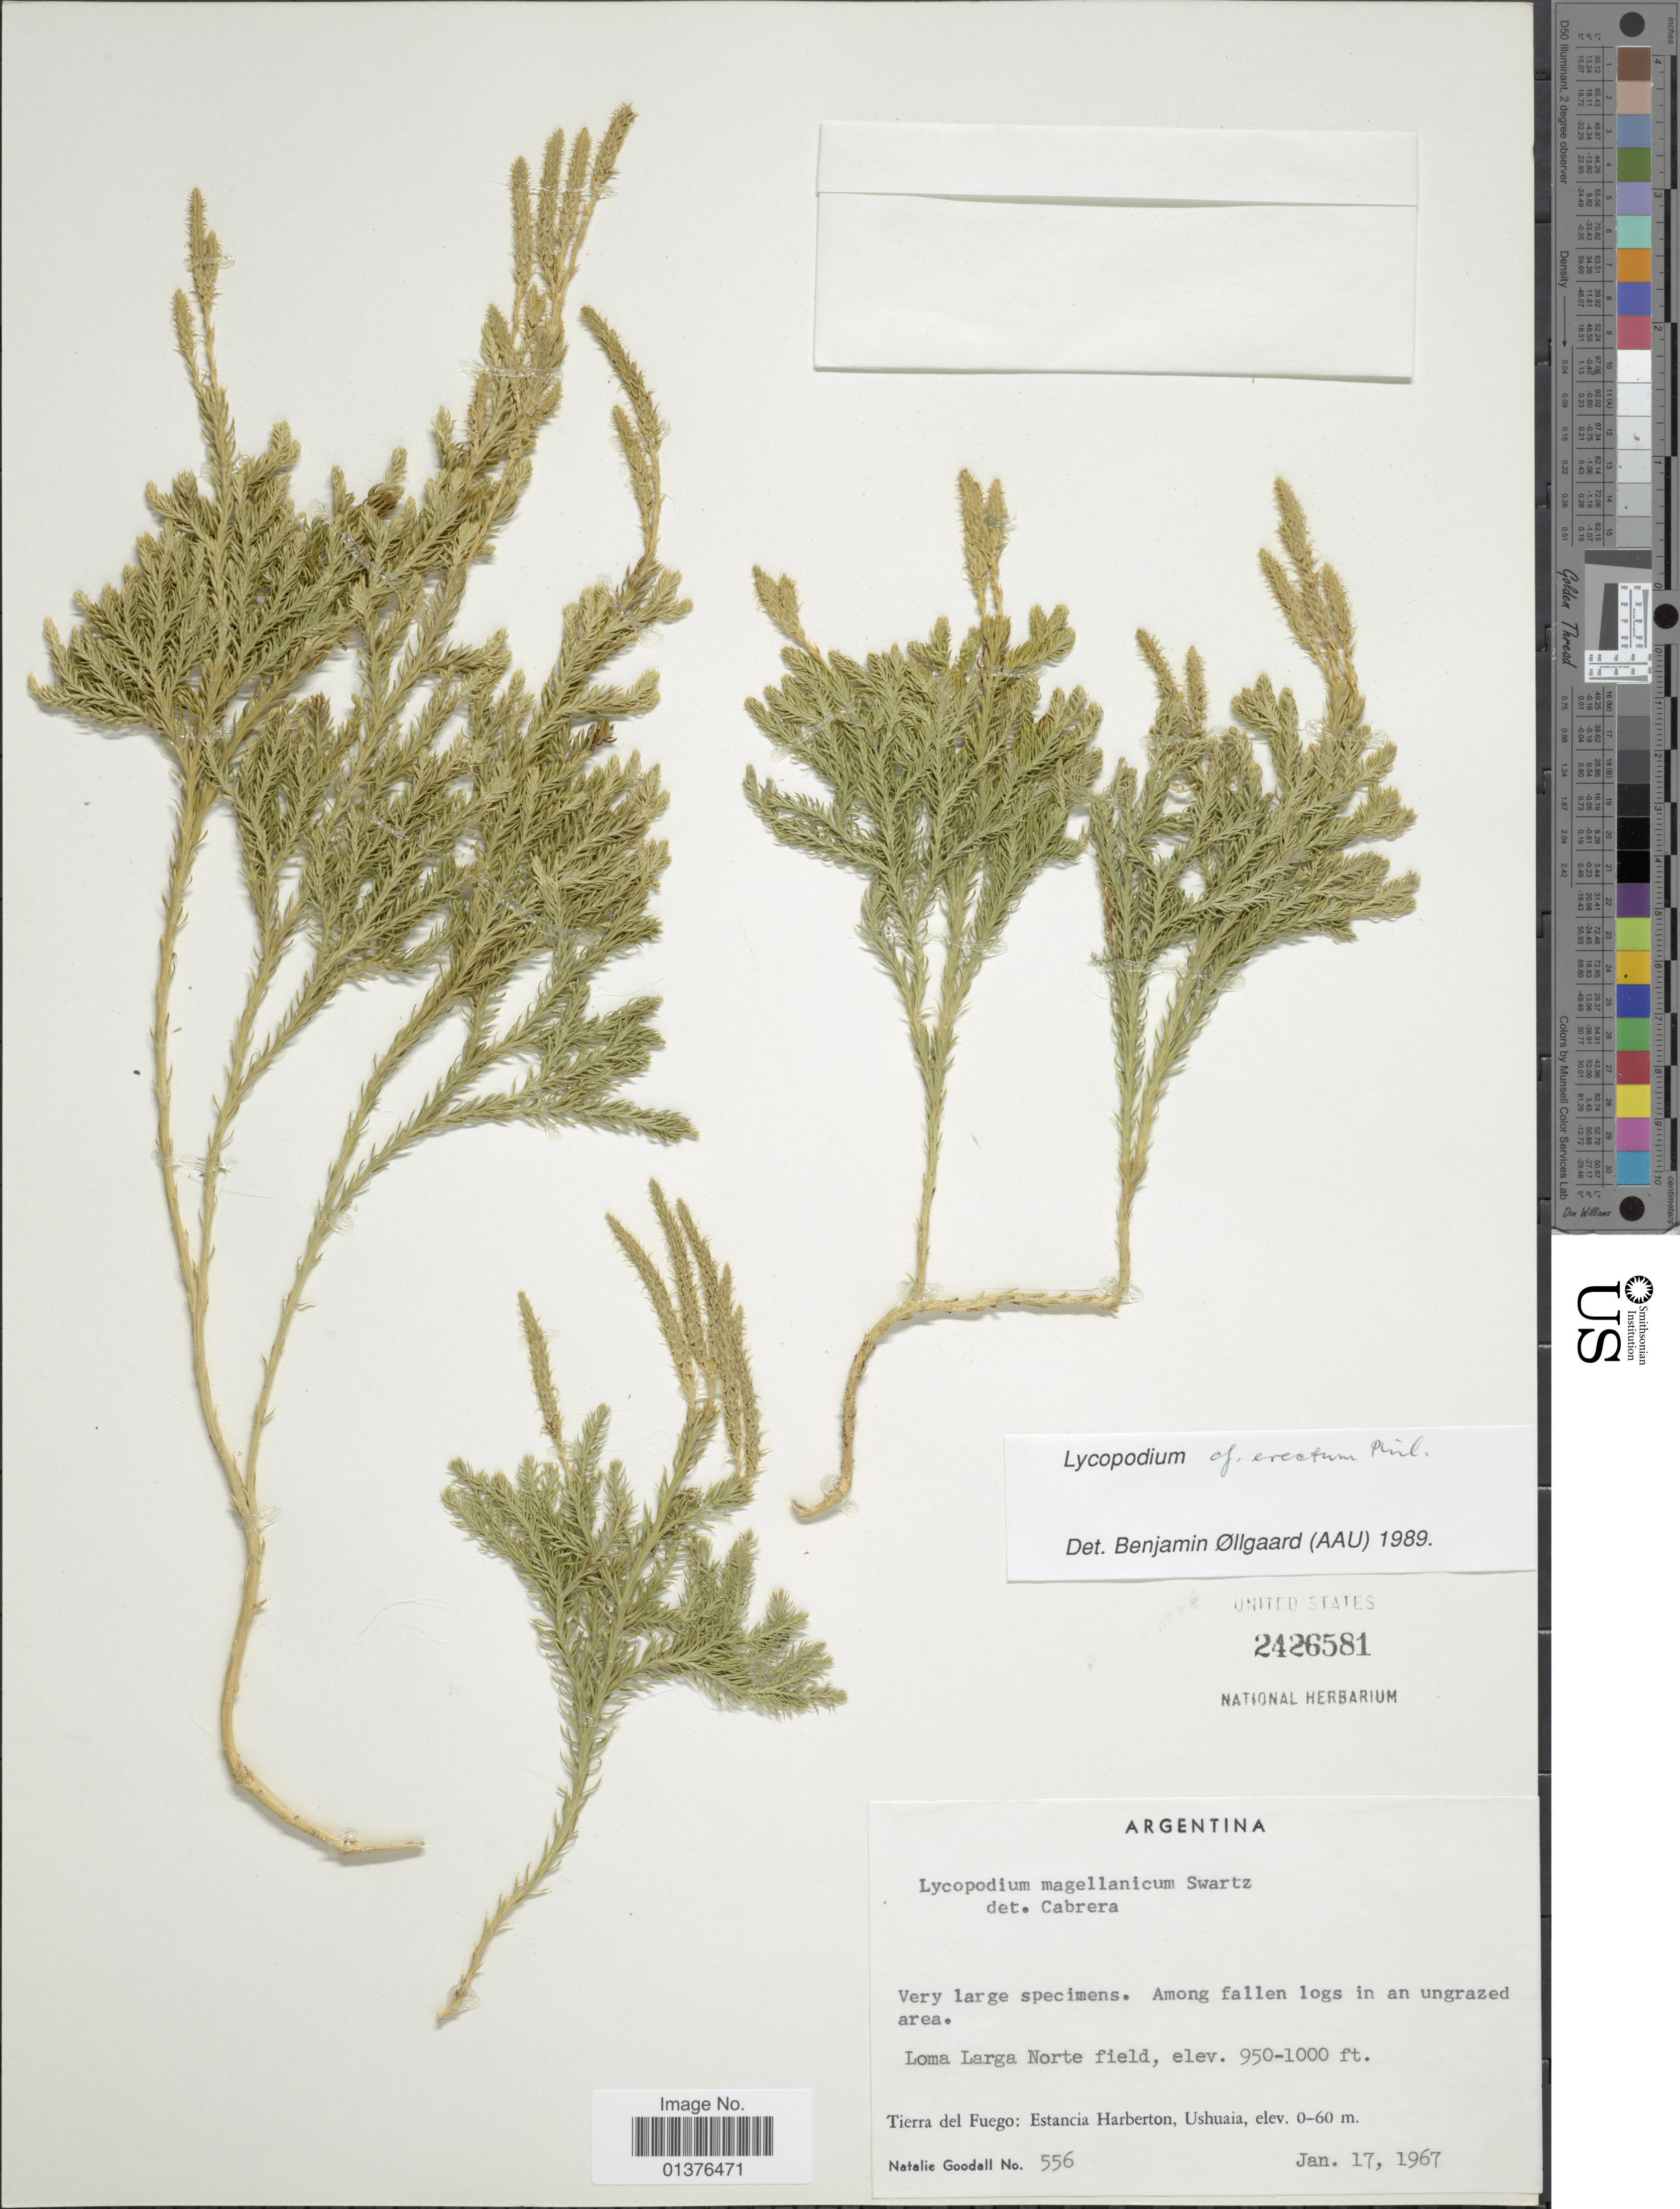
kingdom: Plantae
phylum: Tracheophyta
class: Lycopodiopsida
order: Lycopodiales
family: Lycopodiaceae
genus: Austrolycopodium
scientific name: Austrolycopodium erectum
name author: (Phil.) Holub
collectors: R. Goodall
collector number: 556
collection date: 1967-01-17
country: Argentina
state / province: Tierra del Fuego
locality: Loma Larga Norte field, Tierra del Fuego: Estancia Harberton, Ushuaia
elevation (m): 0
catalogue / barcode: US 2426581